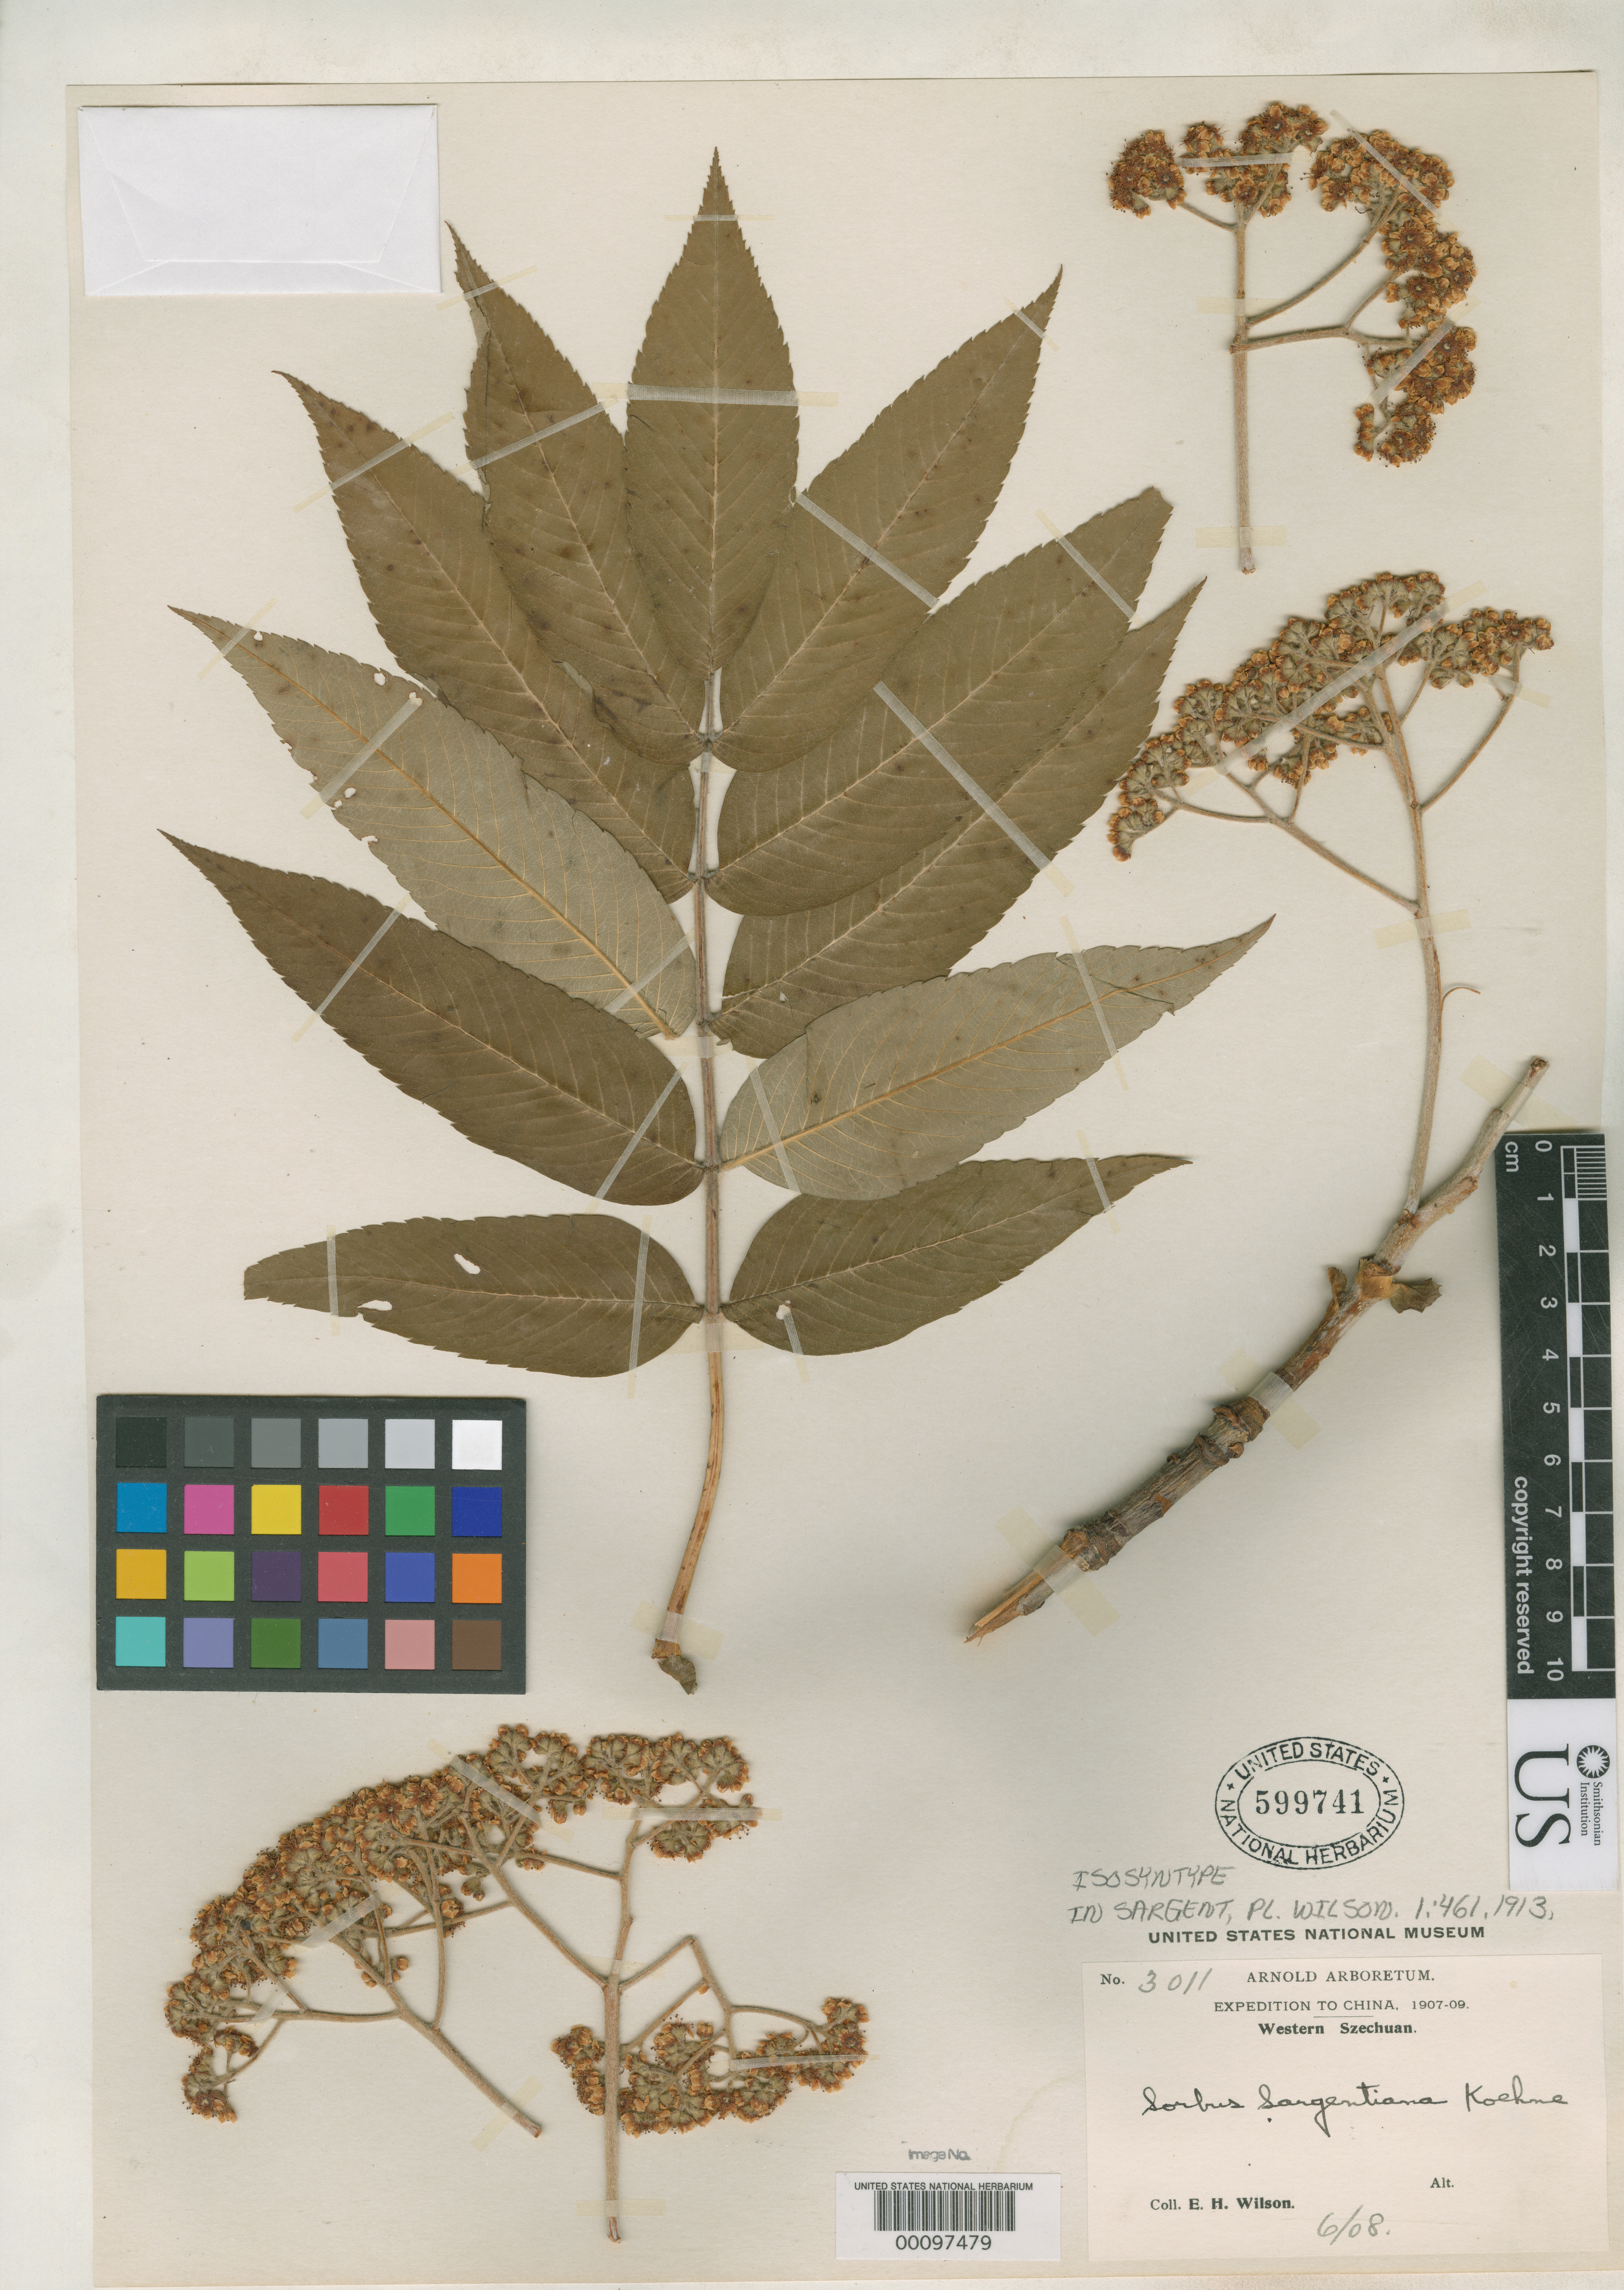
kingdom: Plantae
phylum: Tracheophyta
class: Magnoliopsida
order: Rosales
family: Rosaceae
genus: Sorbus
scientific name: Sorbus sargentiana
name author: Koehne in Sarg.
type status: Syntype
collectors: E. H. Wilson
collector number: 3011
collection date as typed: Jun 1908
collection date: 1908-06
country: China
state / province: Sichuan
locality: Pan-lan-shan, W of Kuanhsien.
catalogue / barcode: US 599741